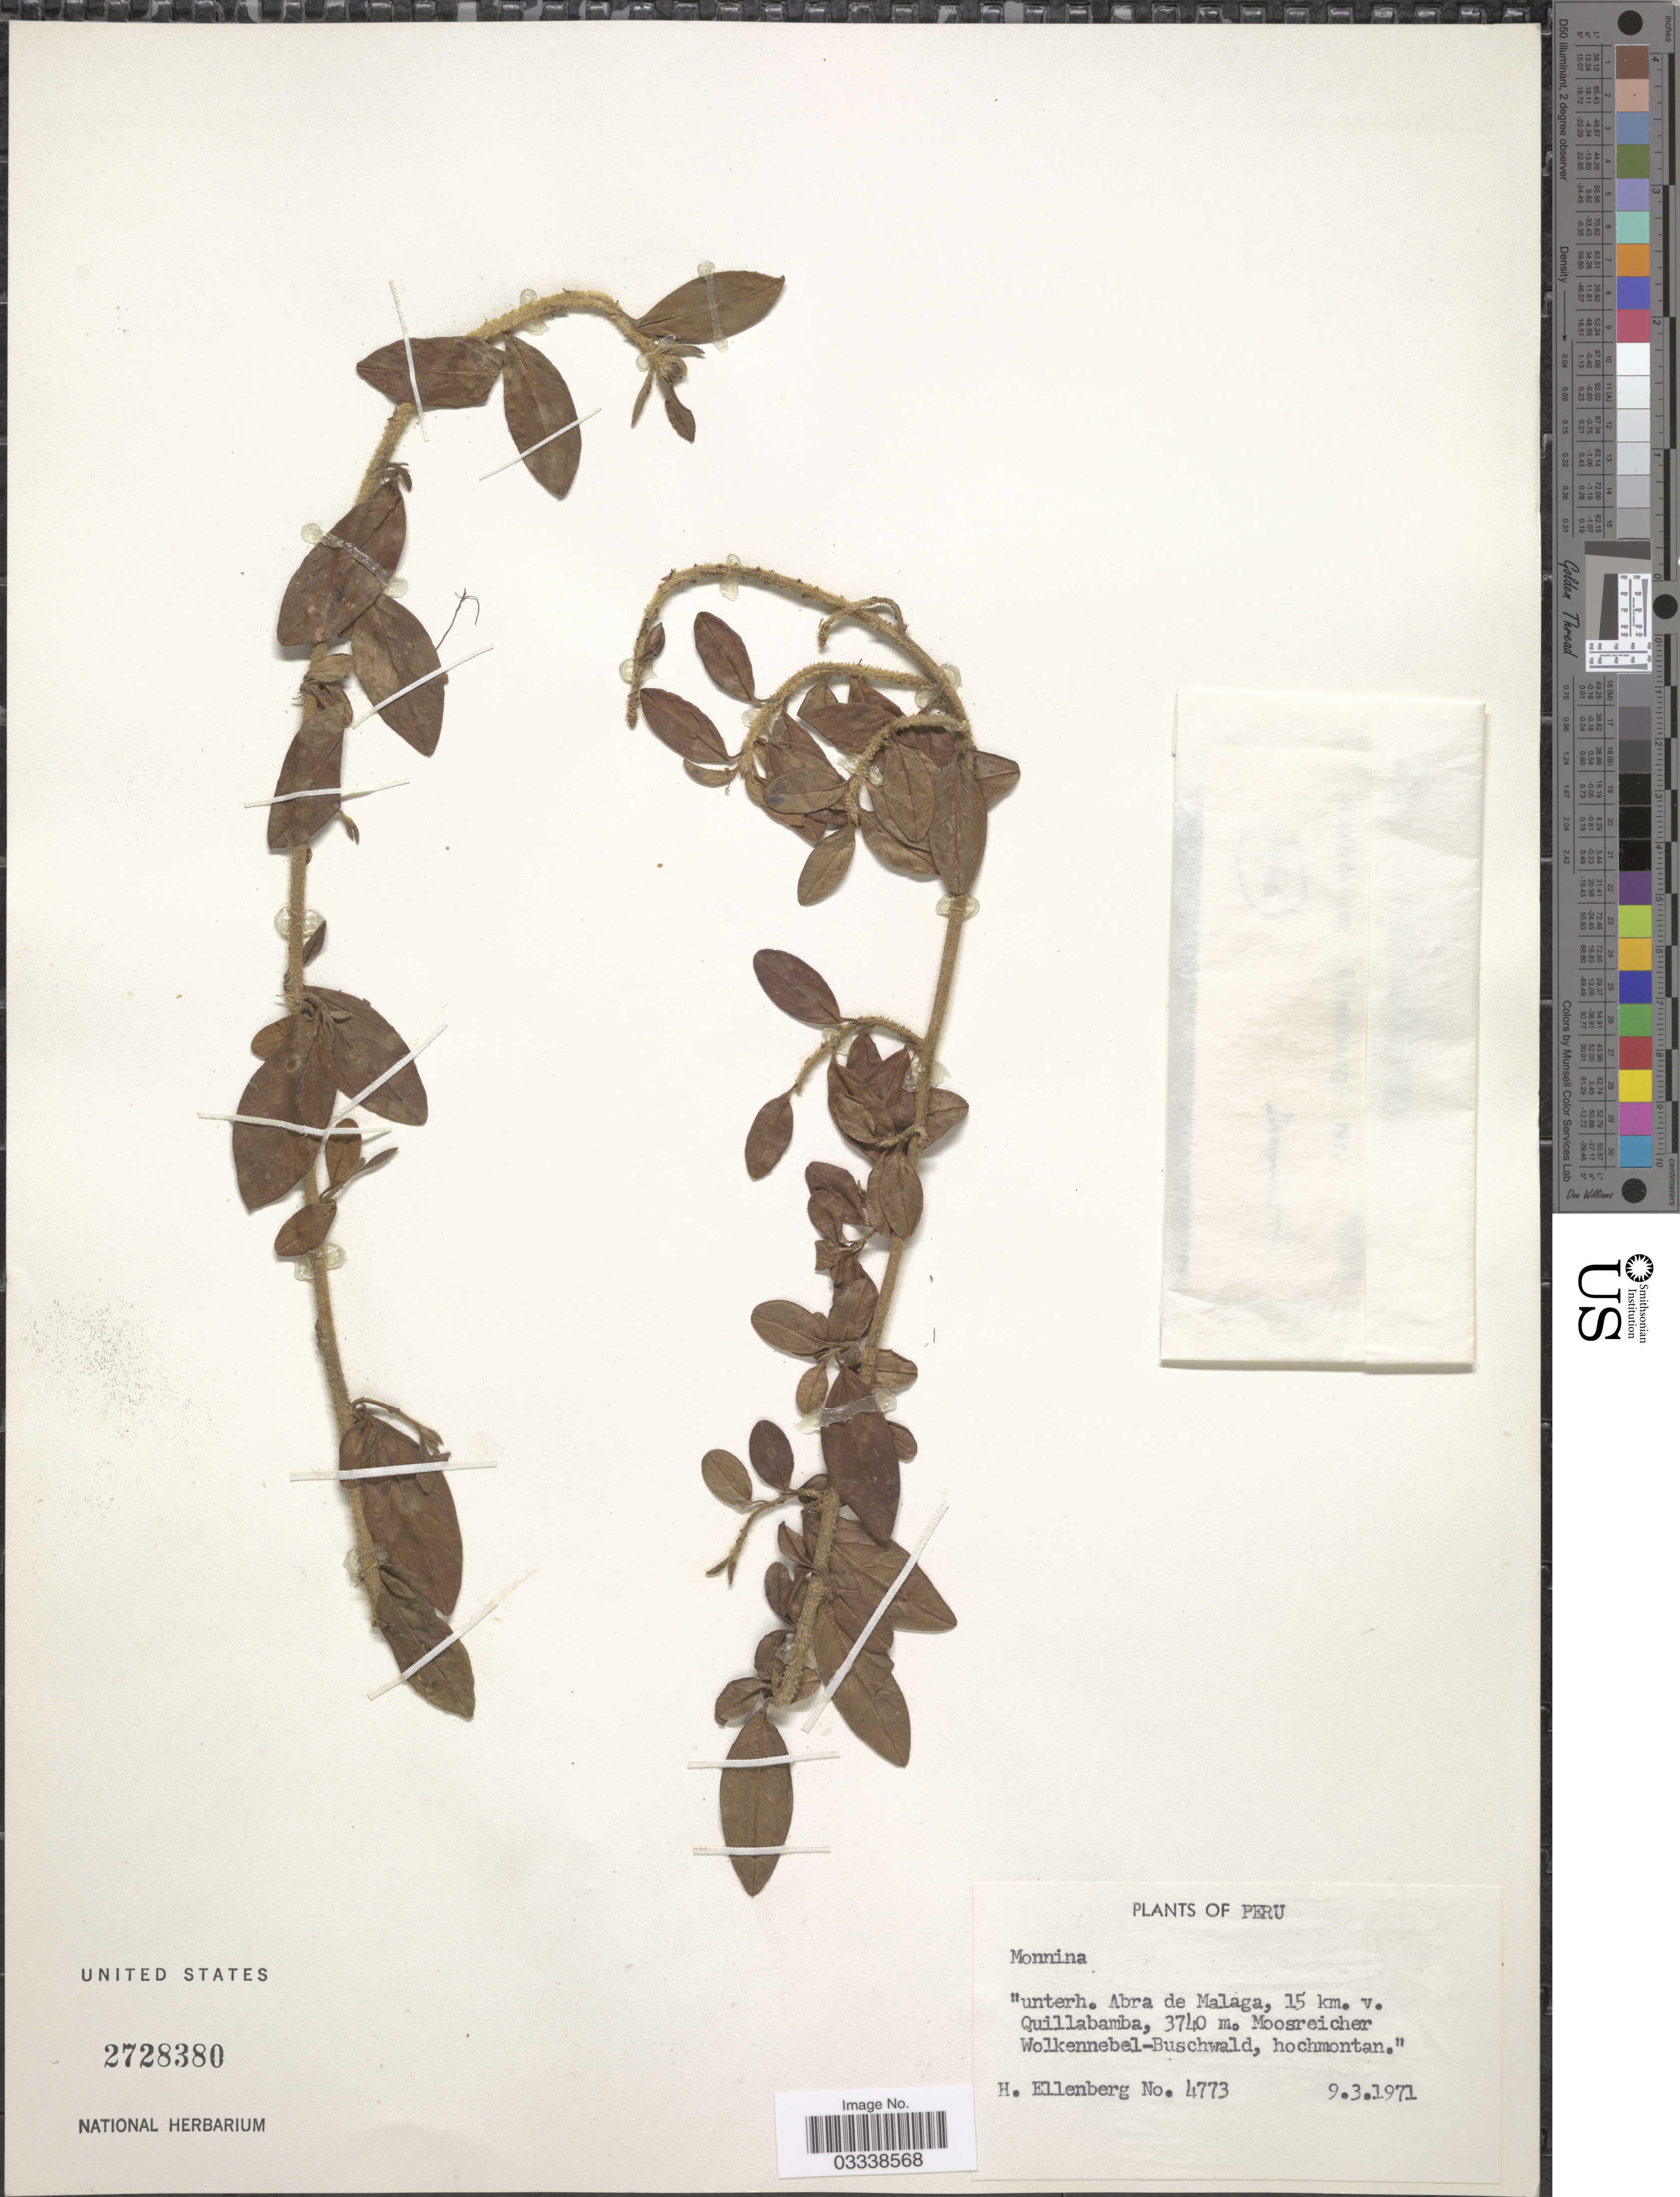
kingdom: Plantae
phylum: Tracheophyta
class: Magnoliopsida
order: Fabales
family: Polygalaceae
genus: Monnina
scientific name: Monnina sp.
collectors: H. Ellenberg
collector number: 4773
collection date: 1971-03-09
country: Peru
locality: Abra de Malaga, 15 km. v. Quillabamba.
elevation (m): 3740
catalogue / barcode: US 2728380